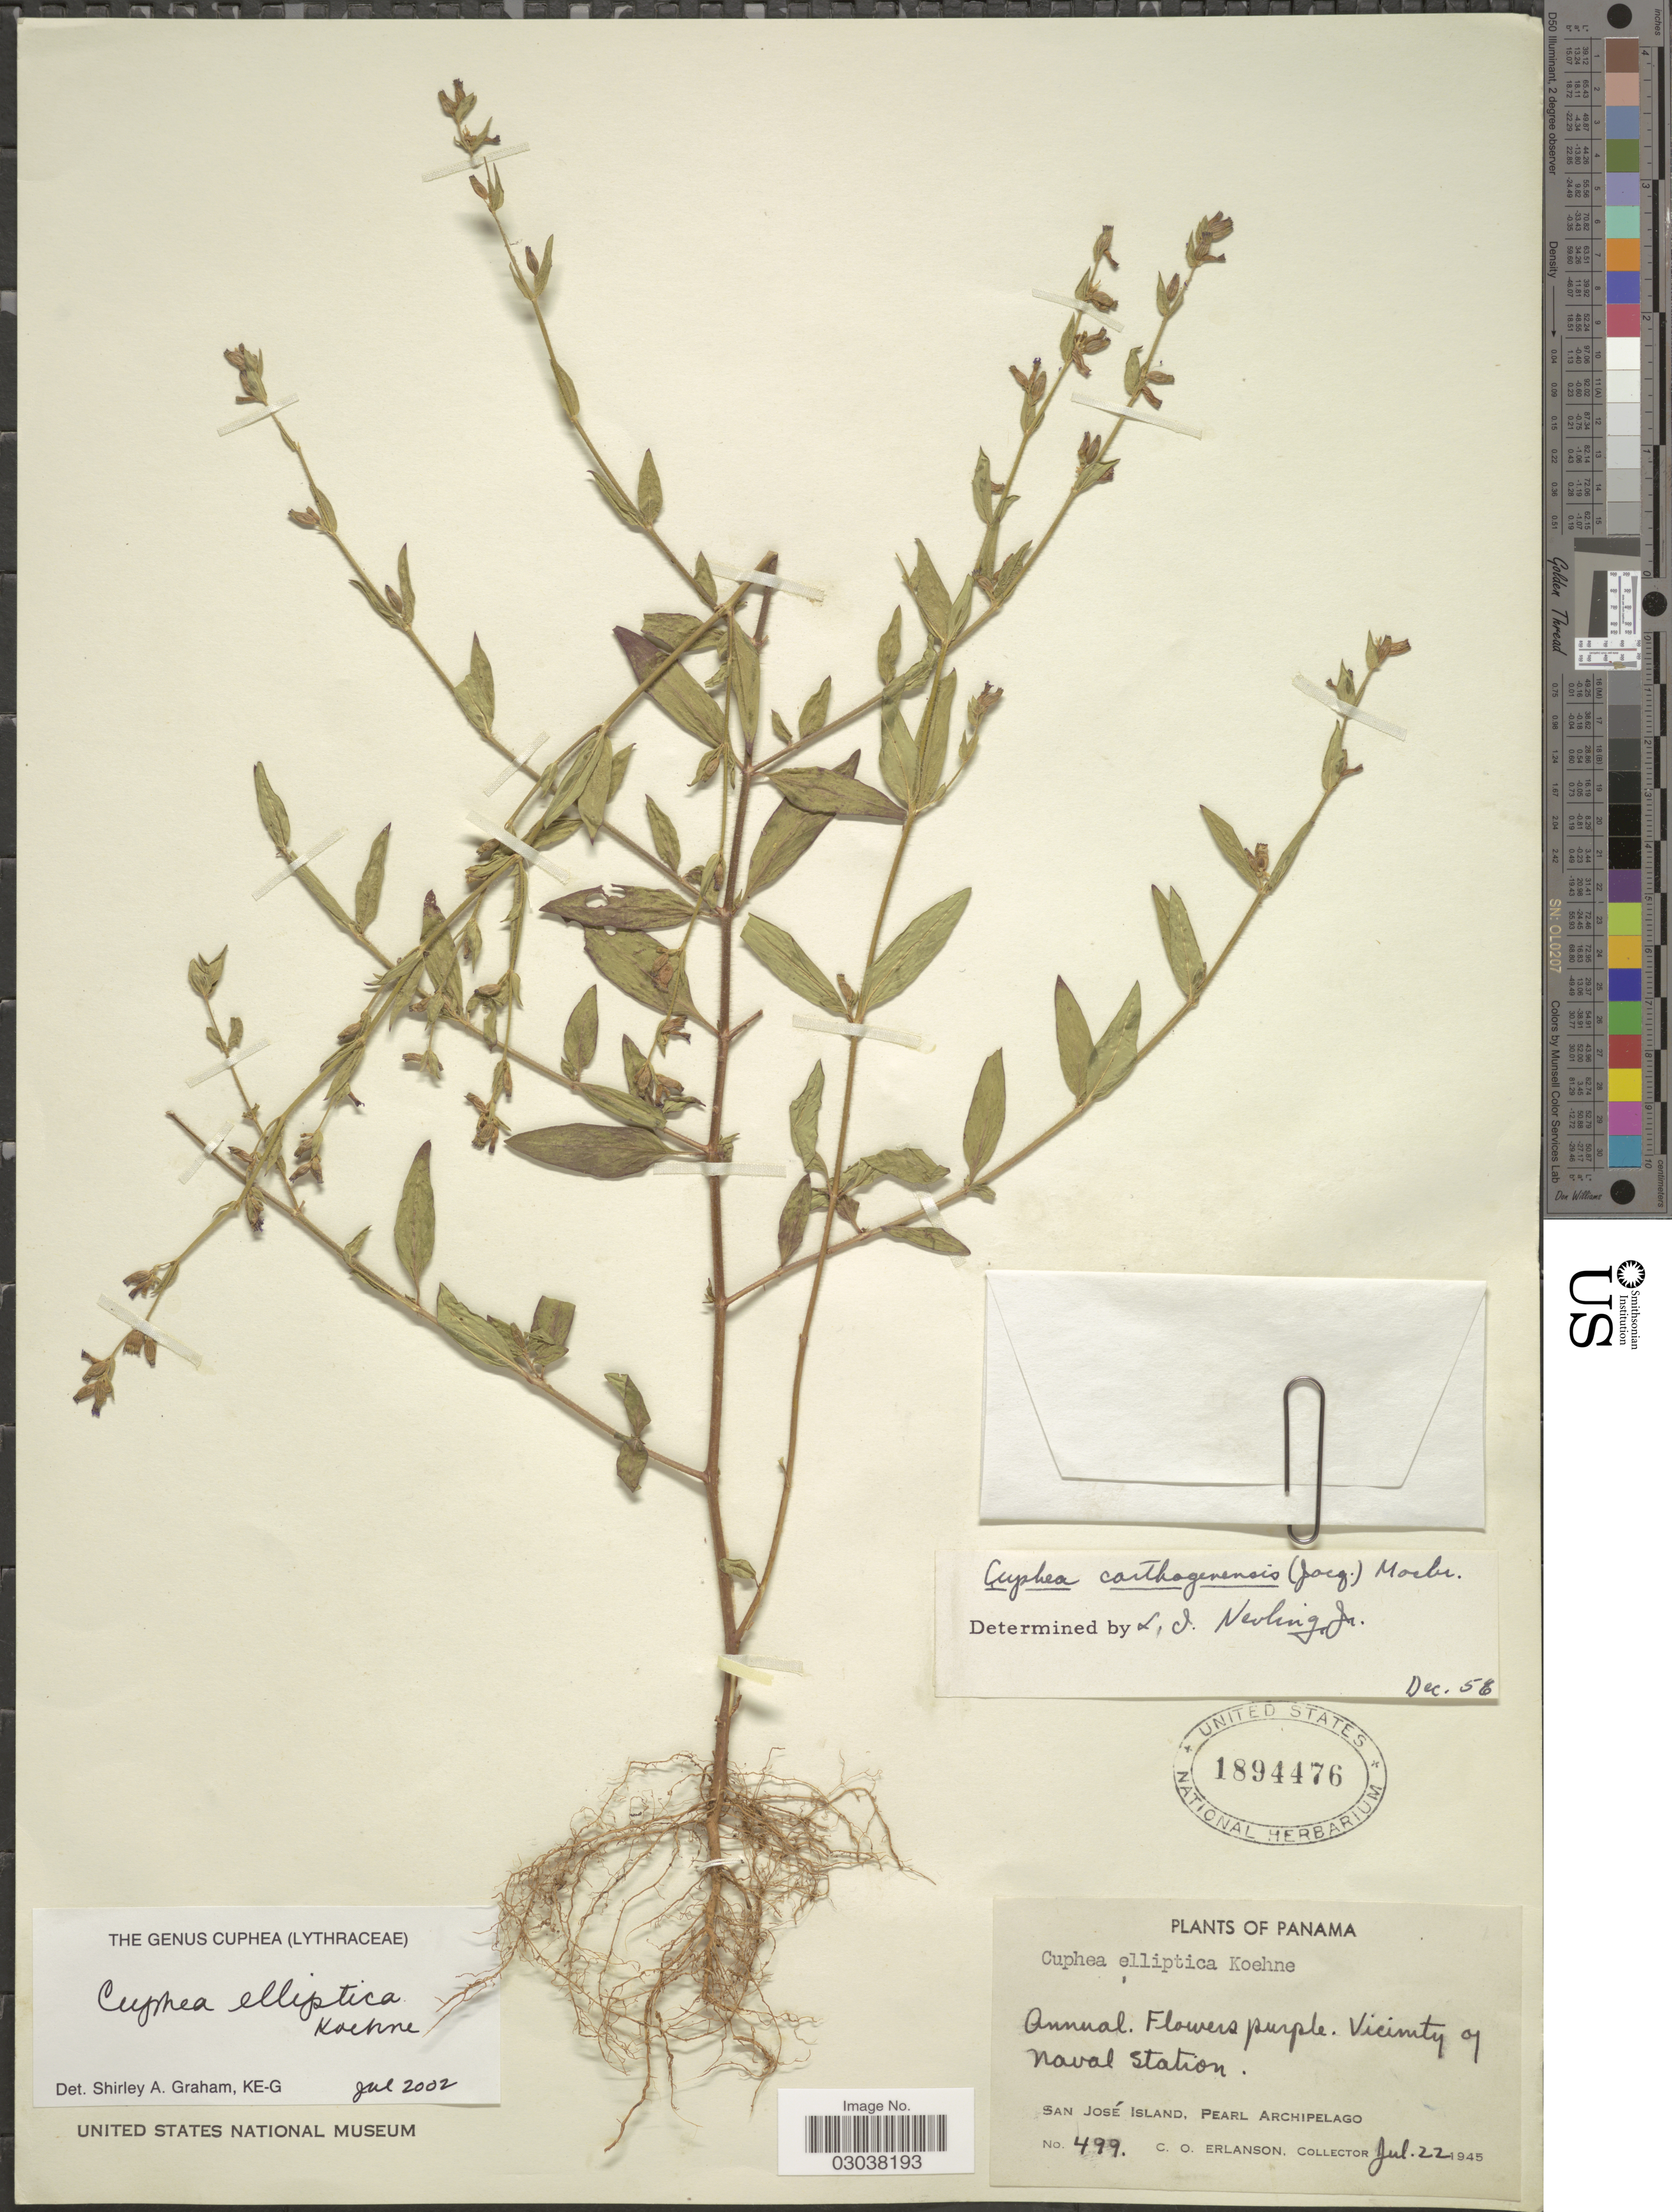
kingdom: Plantae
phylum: Tracheophyta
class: Magnoliopsida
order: Myrtales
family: Lythraceae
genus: Cuphea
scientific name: Cuphea elliptica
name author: Koehne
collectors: C. O. Erlanson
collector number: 499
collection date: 1945-07-22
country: Panama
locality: Vicinity of Naval Station. San José Island, Pearl Archipelago.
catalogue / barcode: US 1894476